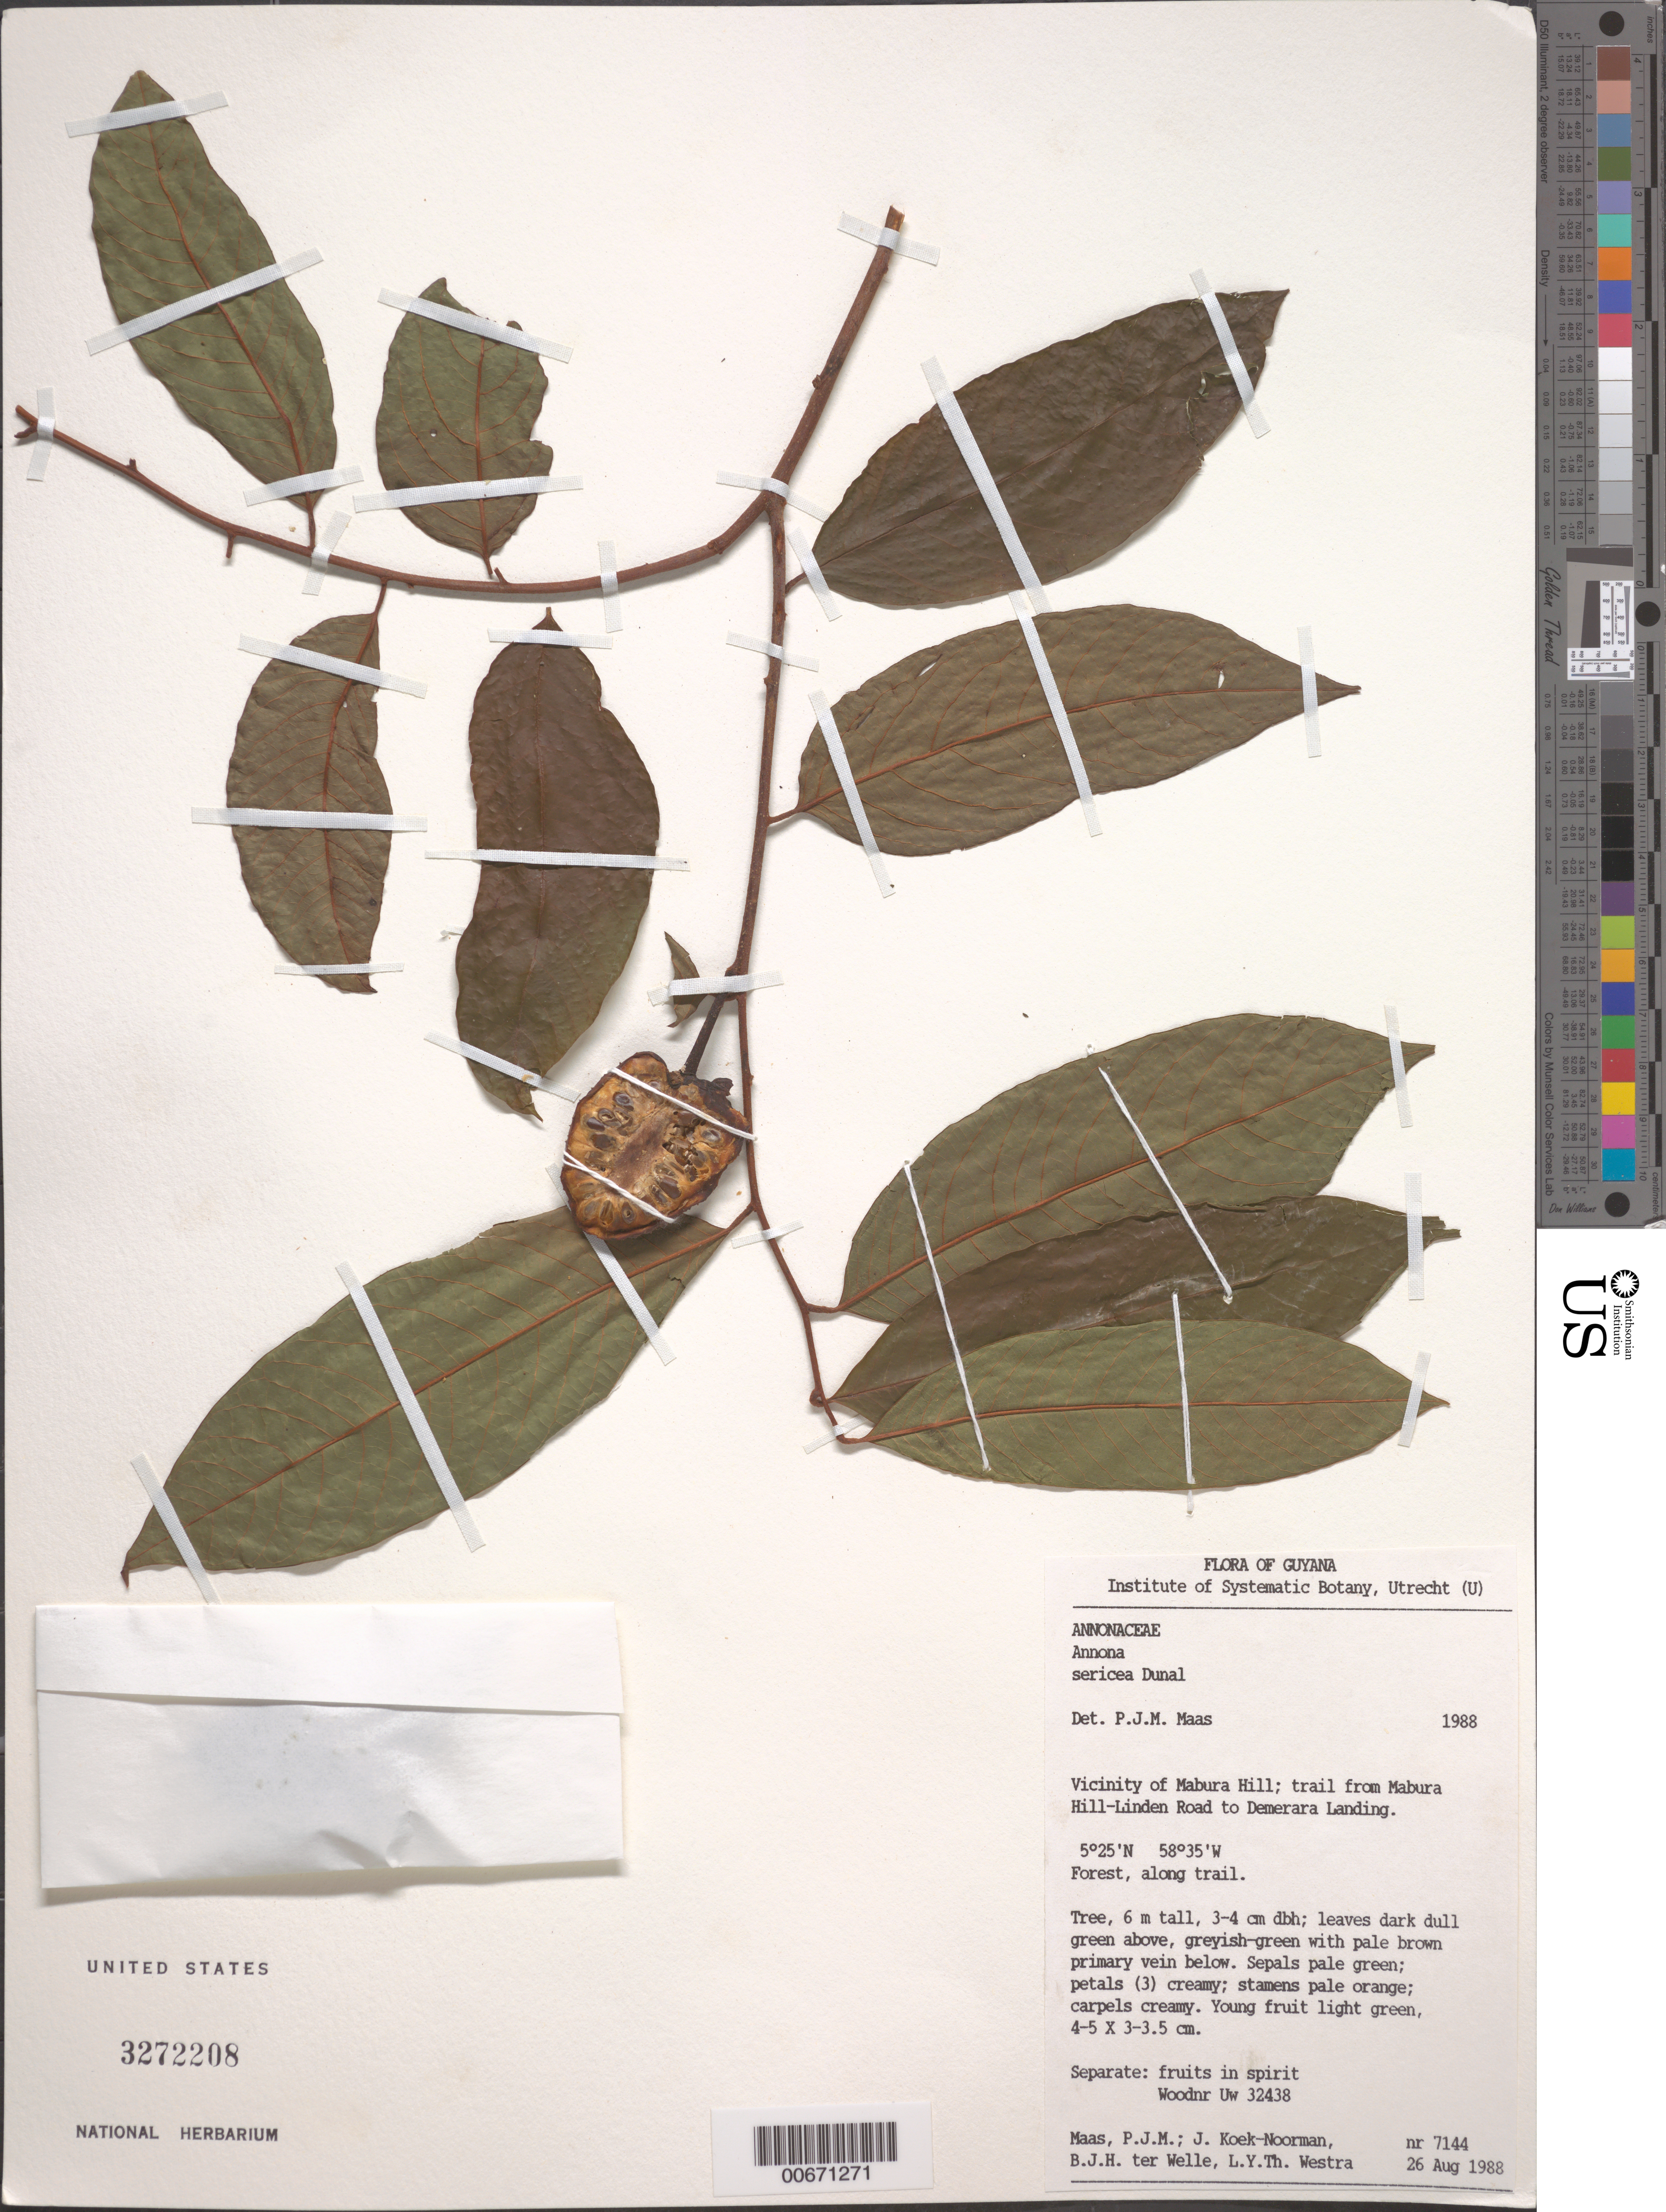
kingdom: Plantae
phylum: Tracheophyta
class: Magnoliopsida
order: Magnoliales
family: Annonaceae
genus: Annona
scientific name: Annona sericea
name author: Dunal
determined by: Maas, Paul J. M.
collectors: P. Maas, J. Koek-Noorman, H. Lall, B. Welle & L. Y. T. Westra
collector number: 7144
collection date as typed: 26-Aug-88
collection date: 1988-08-26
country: Guyana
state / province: U. Demerara-Berbice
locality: Mabura Hill, trail from Mabura Hill-Linden Road to Demerara landing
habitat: Forest along trail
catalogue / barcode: US 3272208